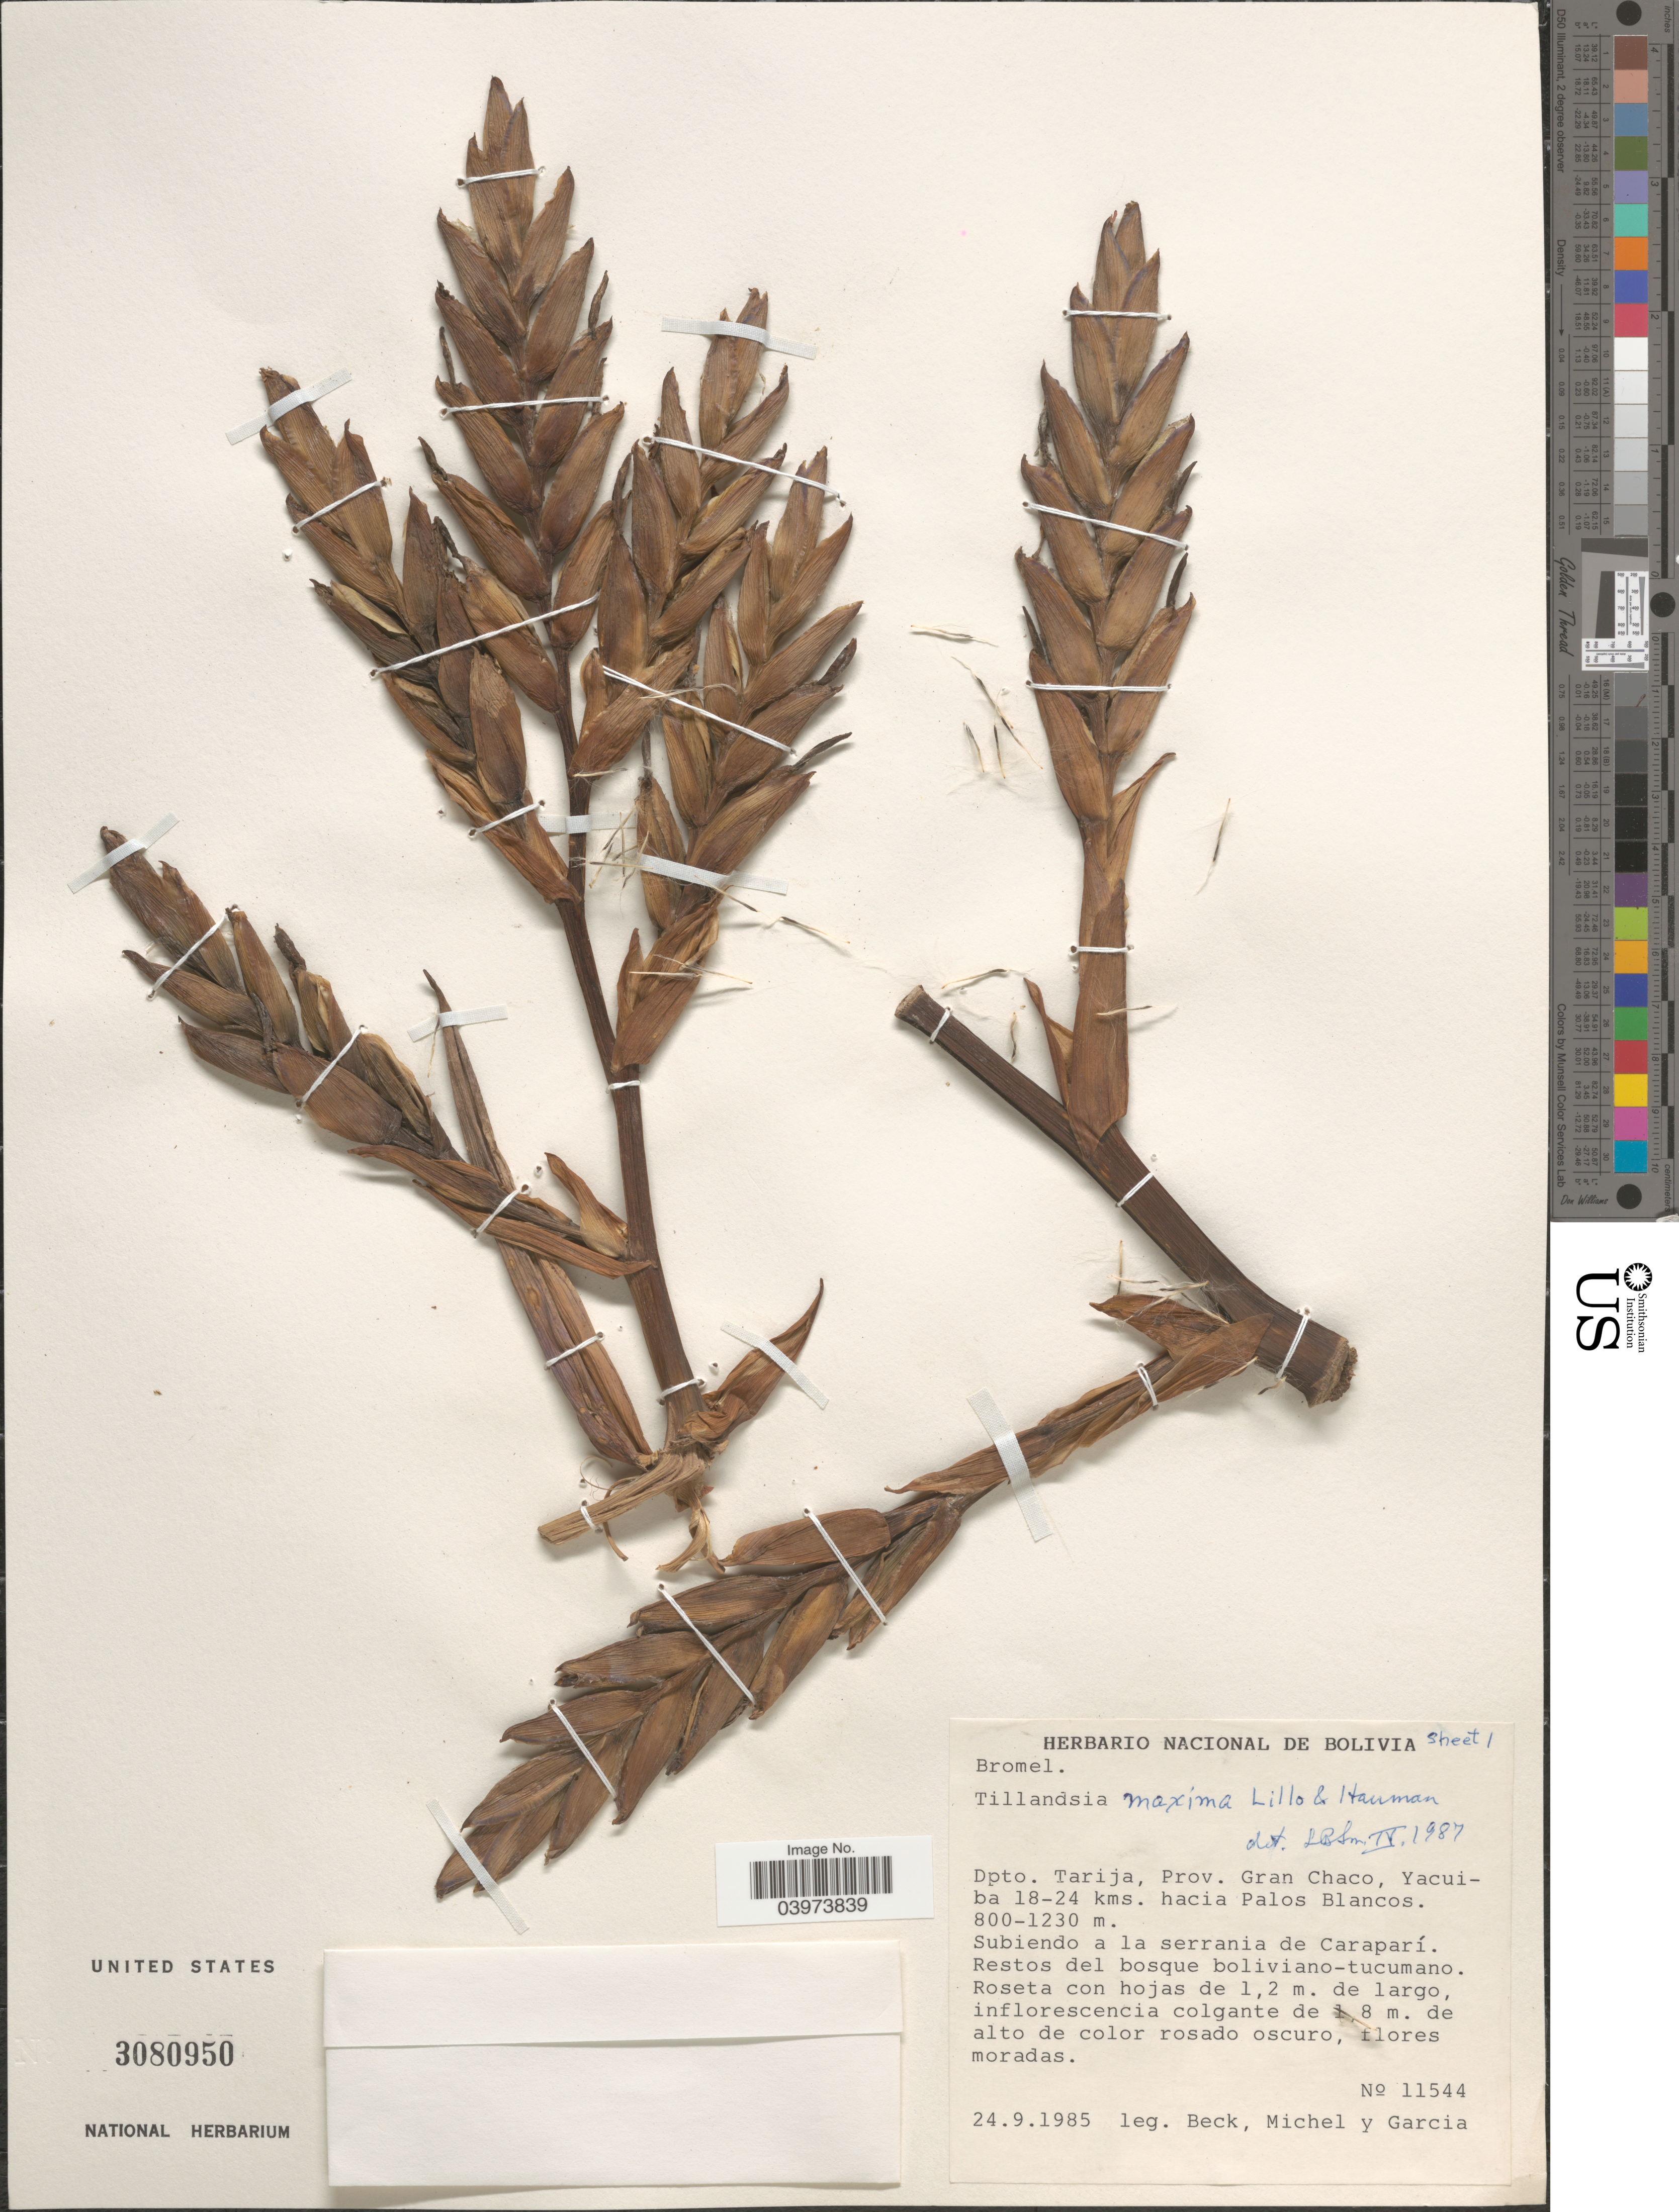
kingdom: Plantae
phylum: Tracheophyta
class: Liliopsida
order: Poales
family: Bromeliaceae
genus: Tillandsia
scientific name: Tillandsia maxima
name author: Lillo & Hauman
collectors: -- Beck, -. Michel & H. Garcia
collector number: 11544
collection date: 1985-09-24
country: Bolivia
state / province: Tarija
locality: Dpto. Tarija, Prov. Gran Chaco, Yacuiba 18-24 kms. hacia Palos Blancos. Subiendo a la serrania de Caraparí. Restos del bosque boliviano-tucumano.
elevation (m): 800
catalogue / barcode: US 3080950